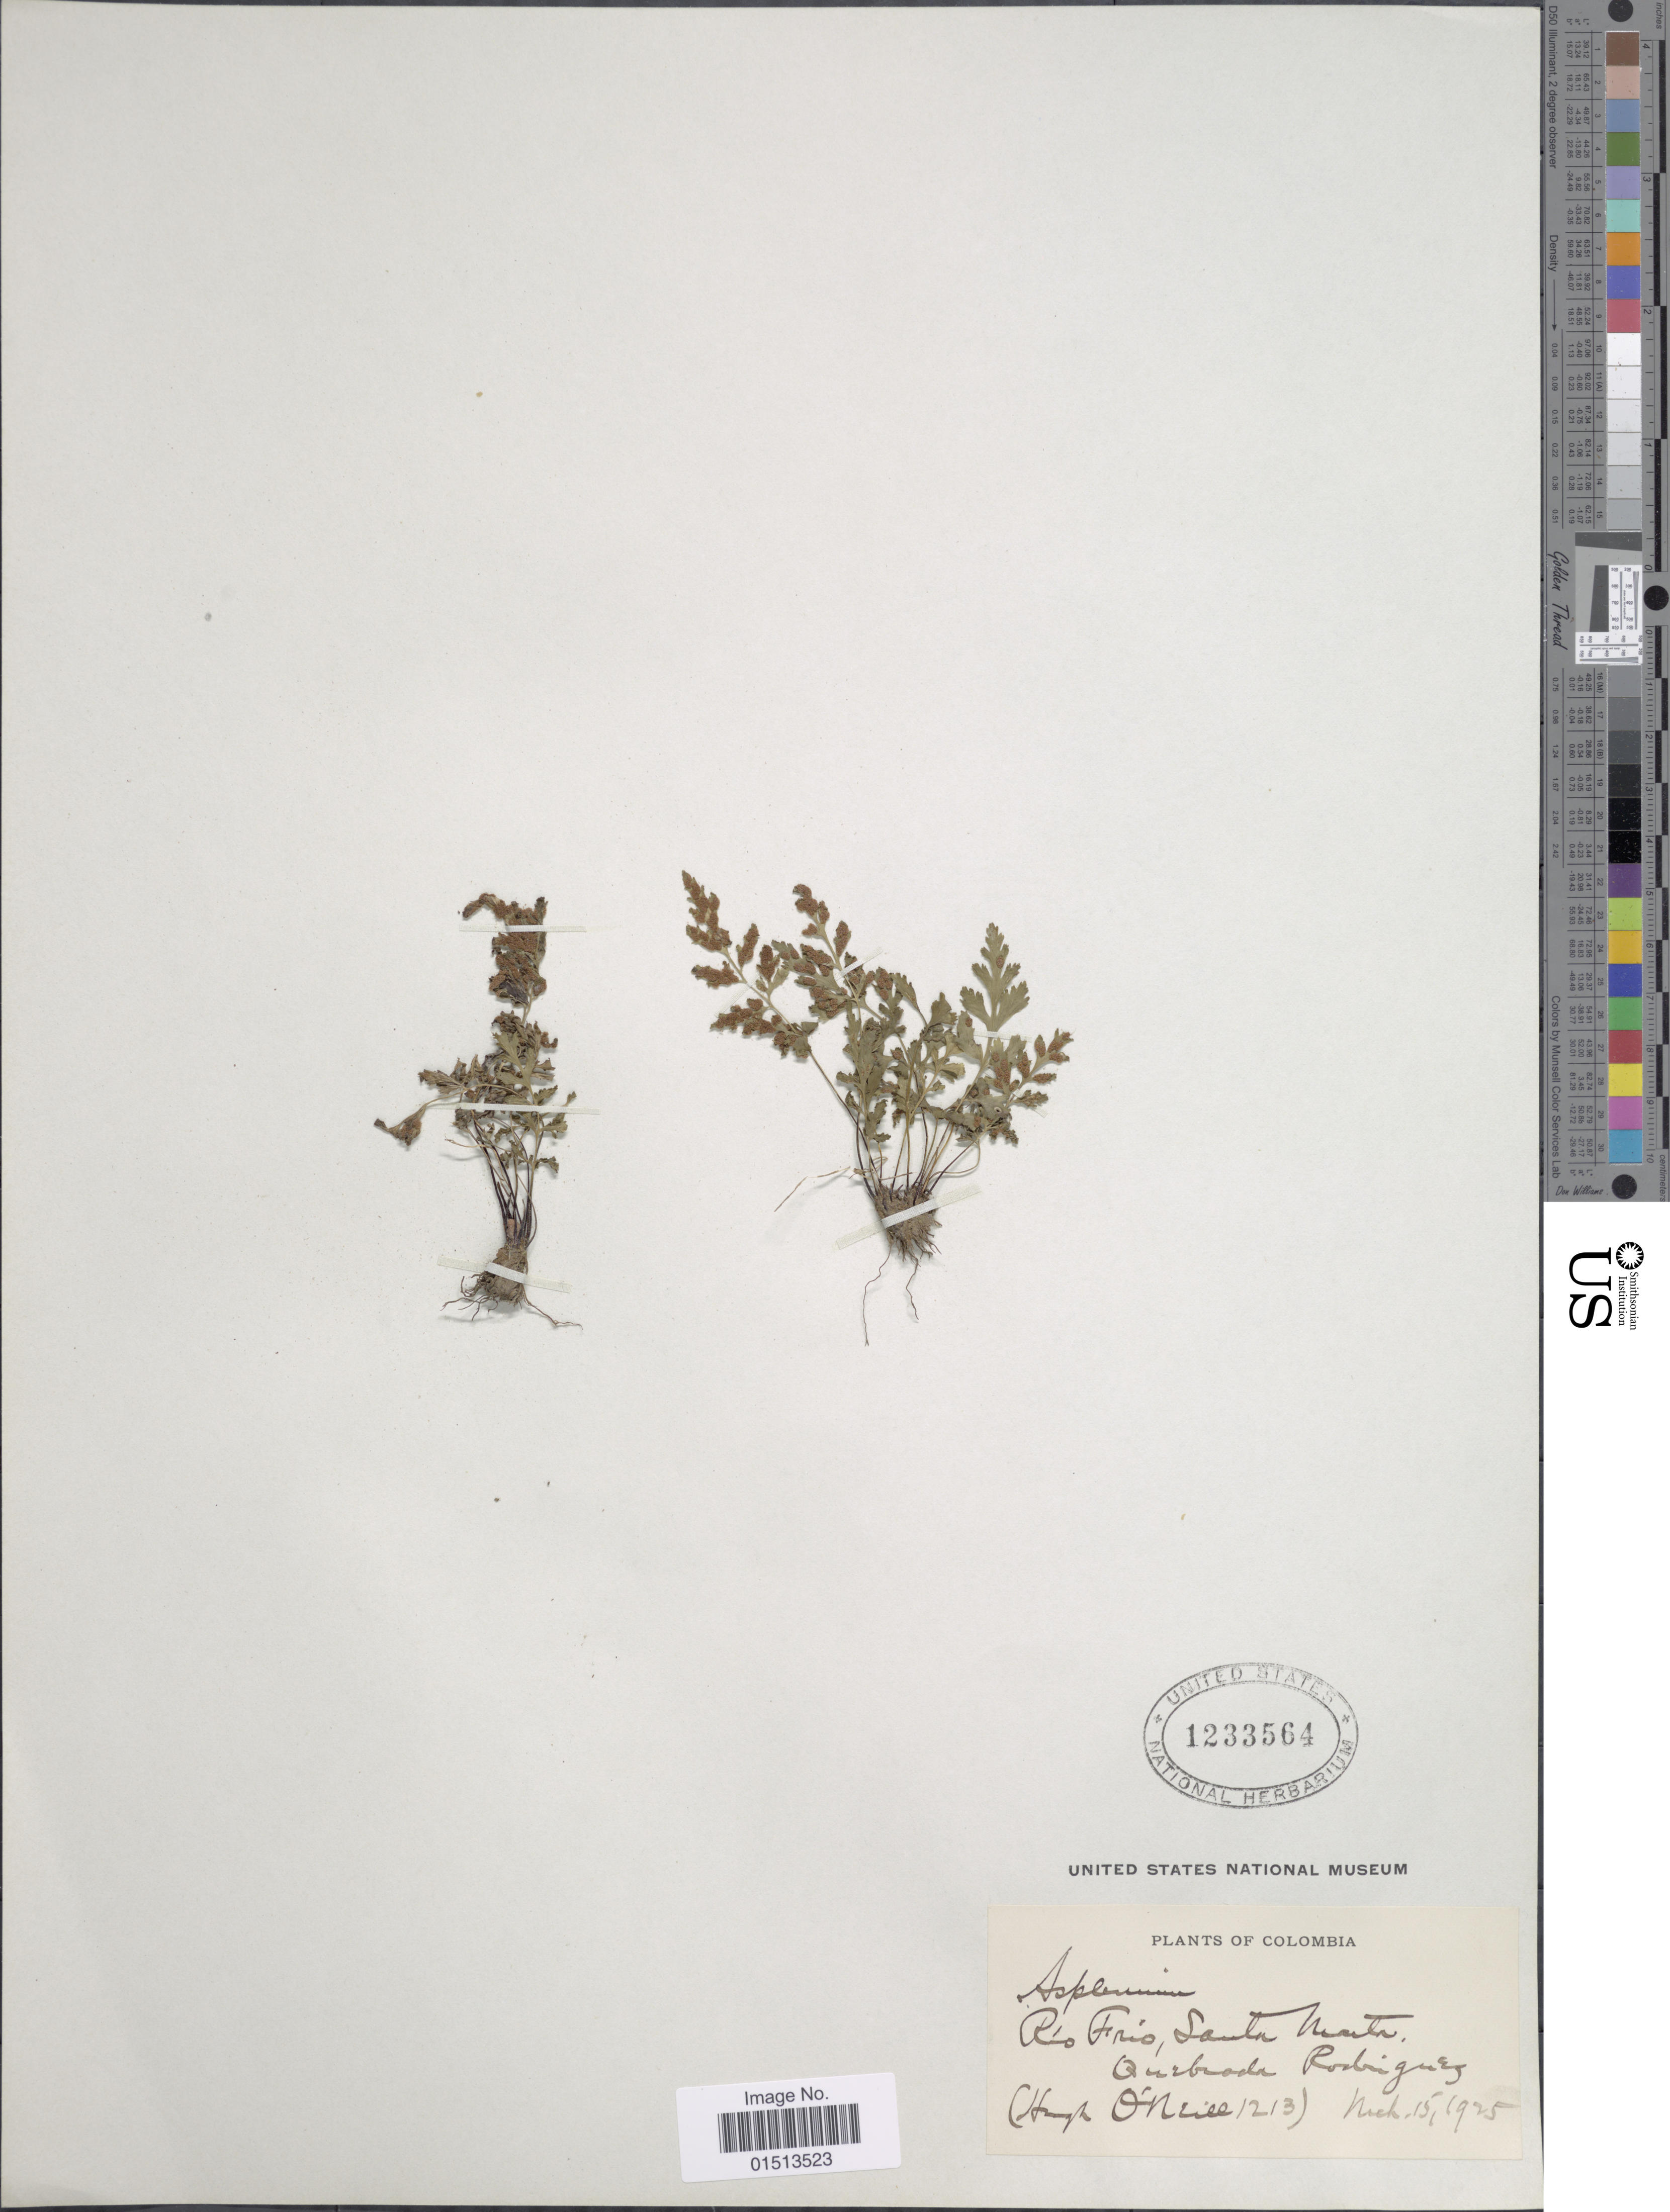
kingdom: Plantae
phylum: Tracheophyta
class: Polypodiopsida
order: Polypodiales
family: Aspleniaceae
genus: Asplenium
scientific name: Asplenium sp.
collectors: H. O'Neill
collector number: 1213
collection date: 1925-03-15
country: Colombia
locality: Rio Frio, Santa Marta, Quebrada Rodriguez.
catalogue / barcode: US 1233564